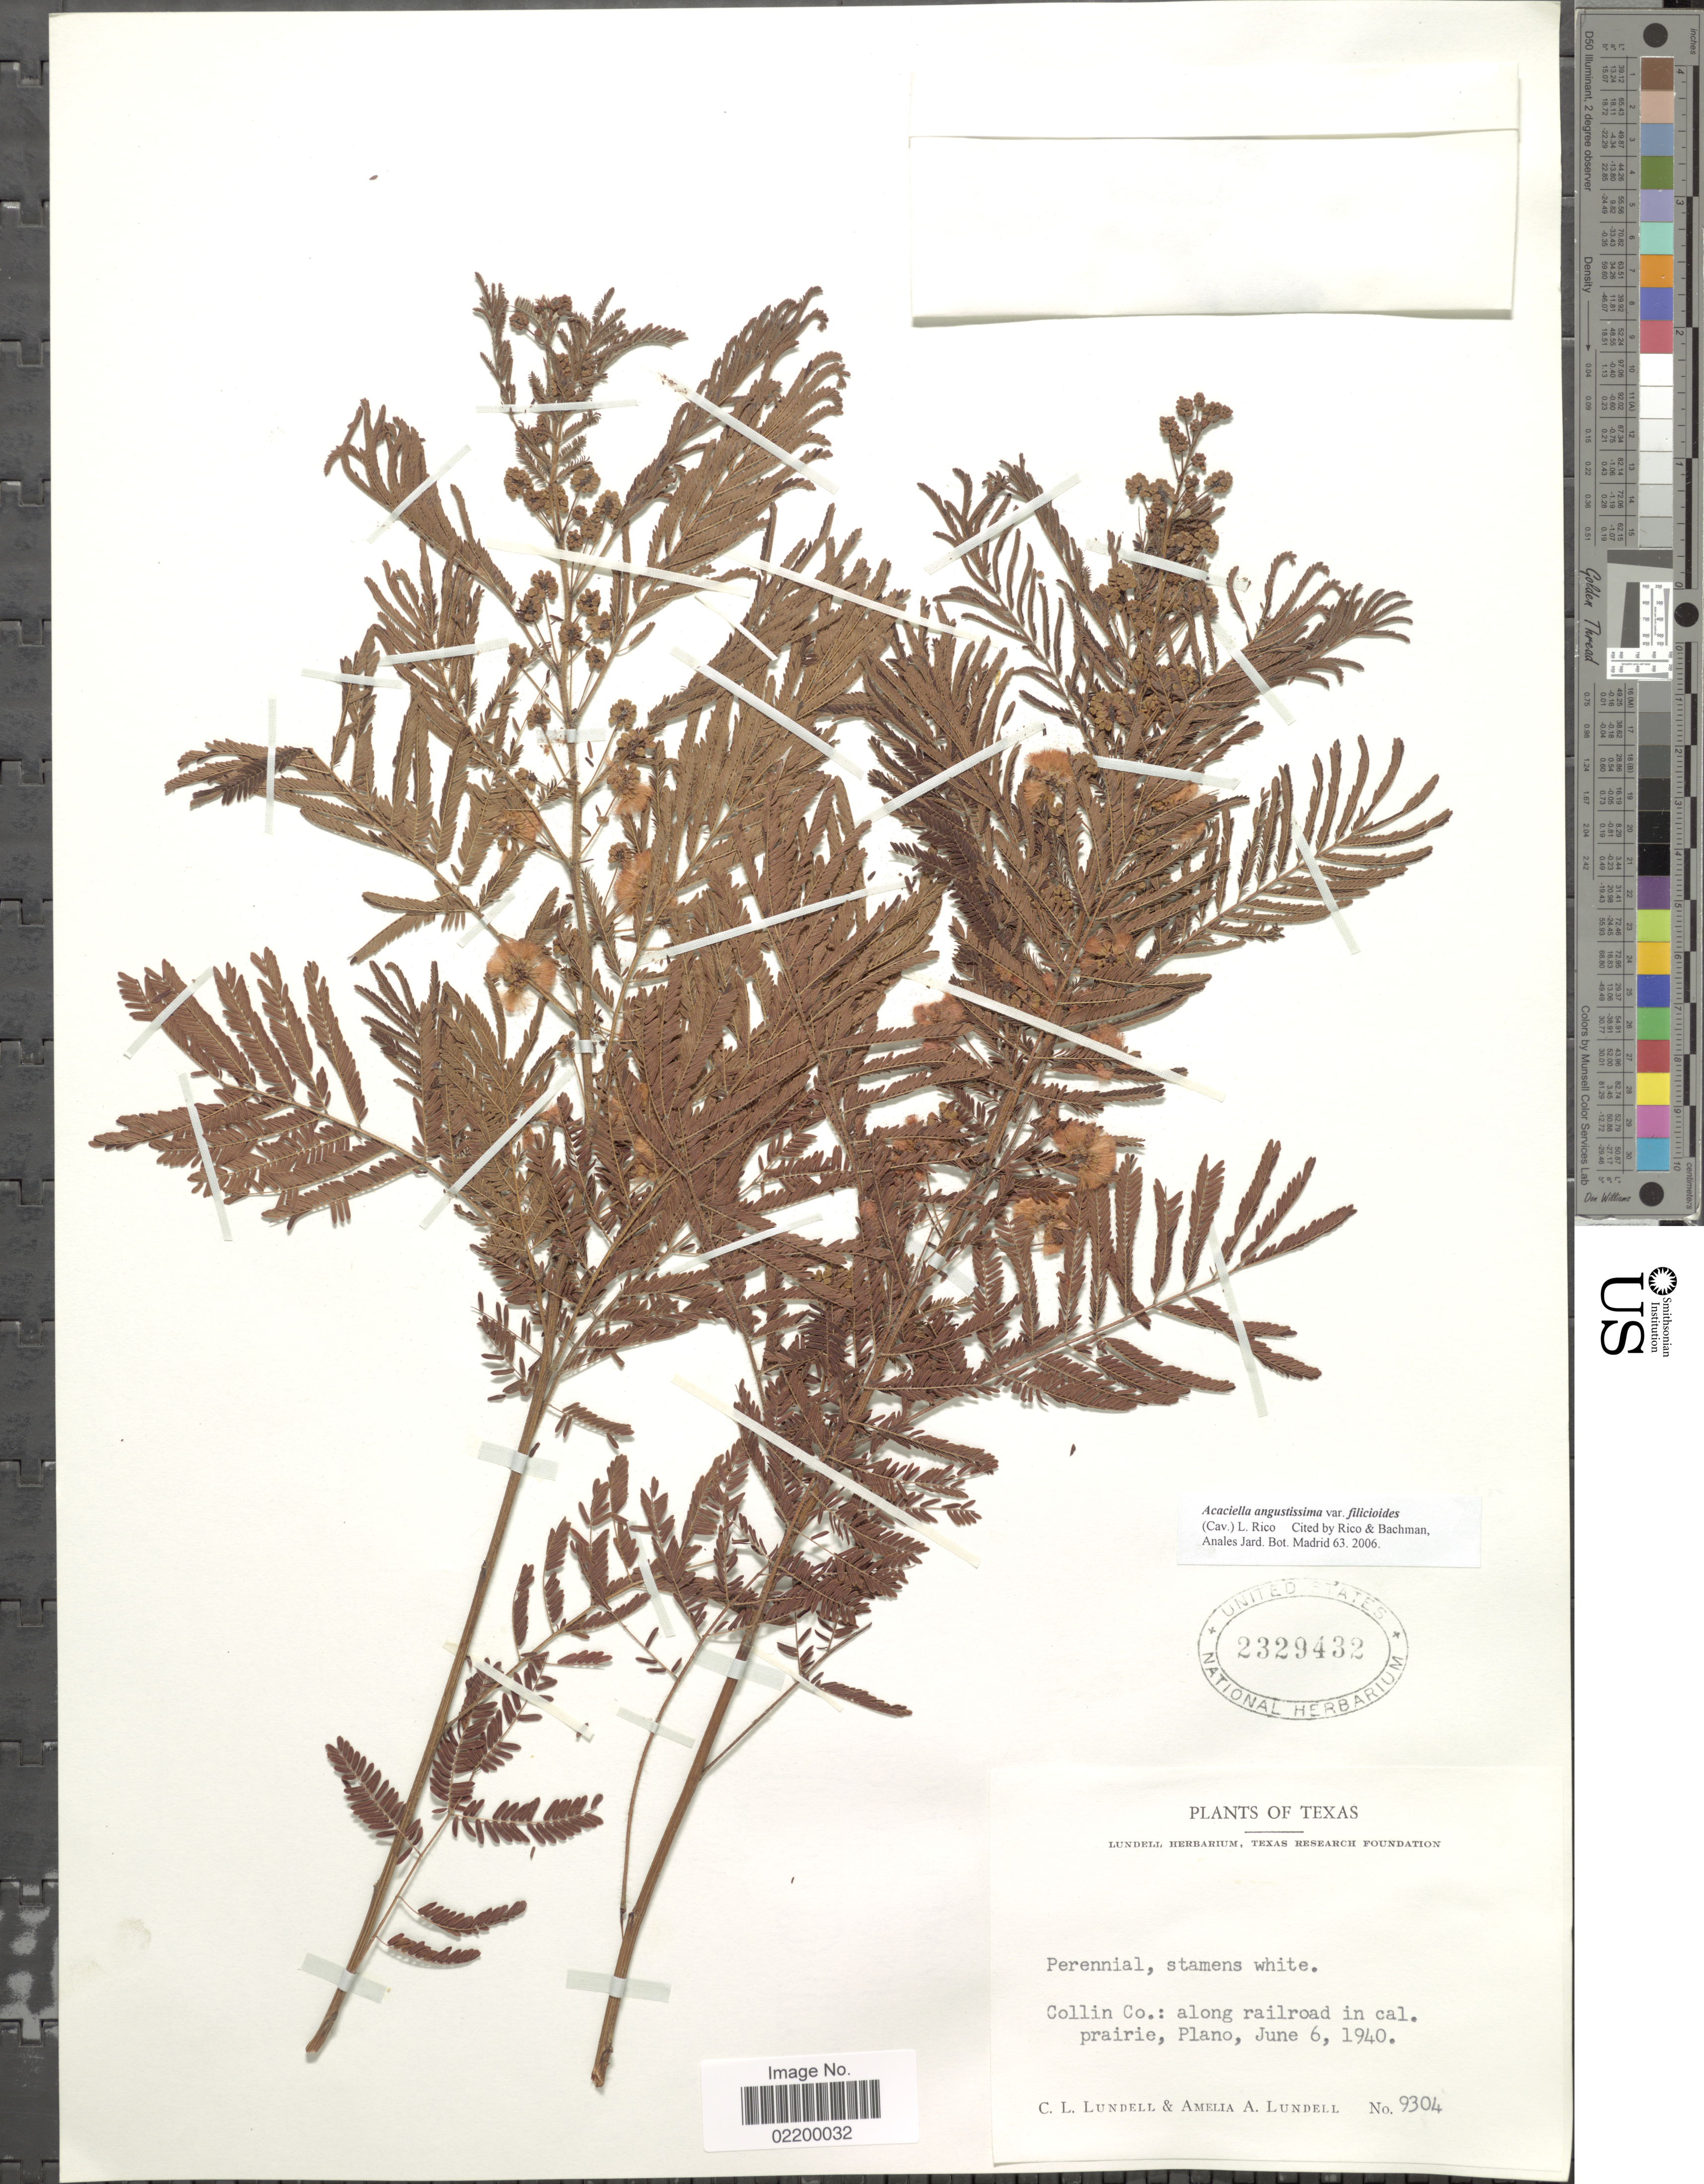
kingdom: Plantae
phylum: Tracheophyta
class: Magnoliopsida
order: Fabales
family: Fabaceae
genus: Acaciella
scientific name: Acaciella angustissima var. filicioides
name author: (Cav.) L. Rico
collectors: C. L. Lundell & A. A. Lundell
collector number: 9304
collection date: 1940-06-06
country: United States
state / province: Texas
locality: Collin Co.: along railroad in cal. prairie, Plano.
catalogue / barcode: US 2329432